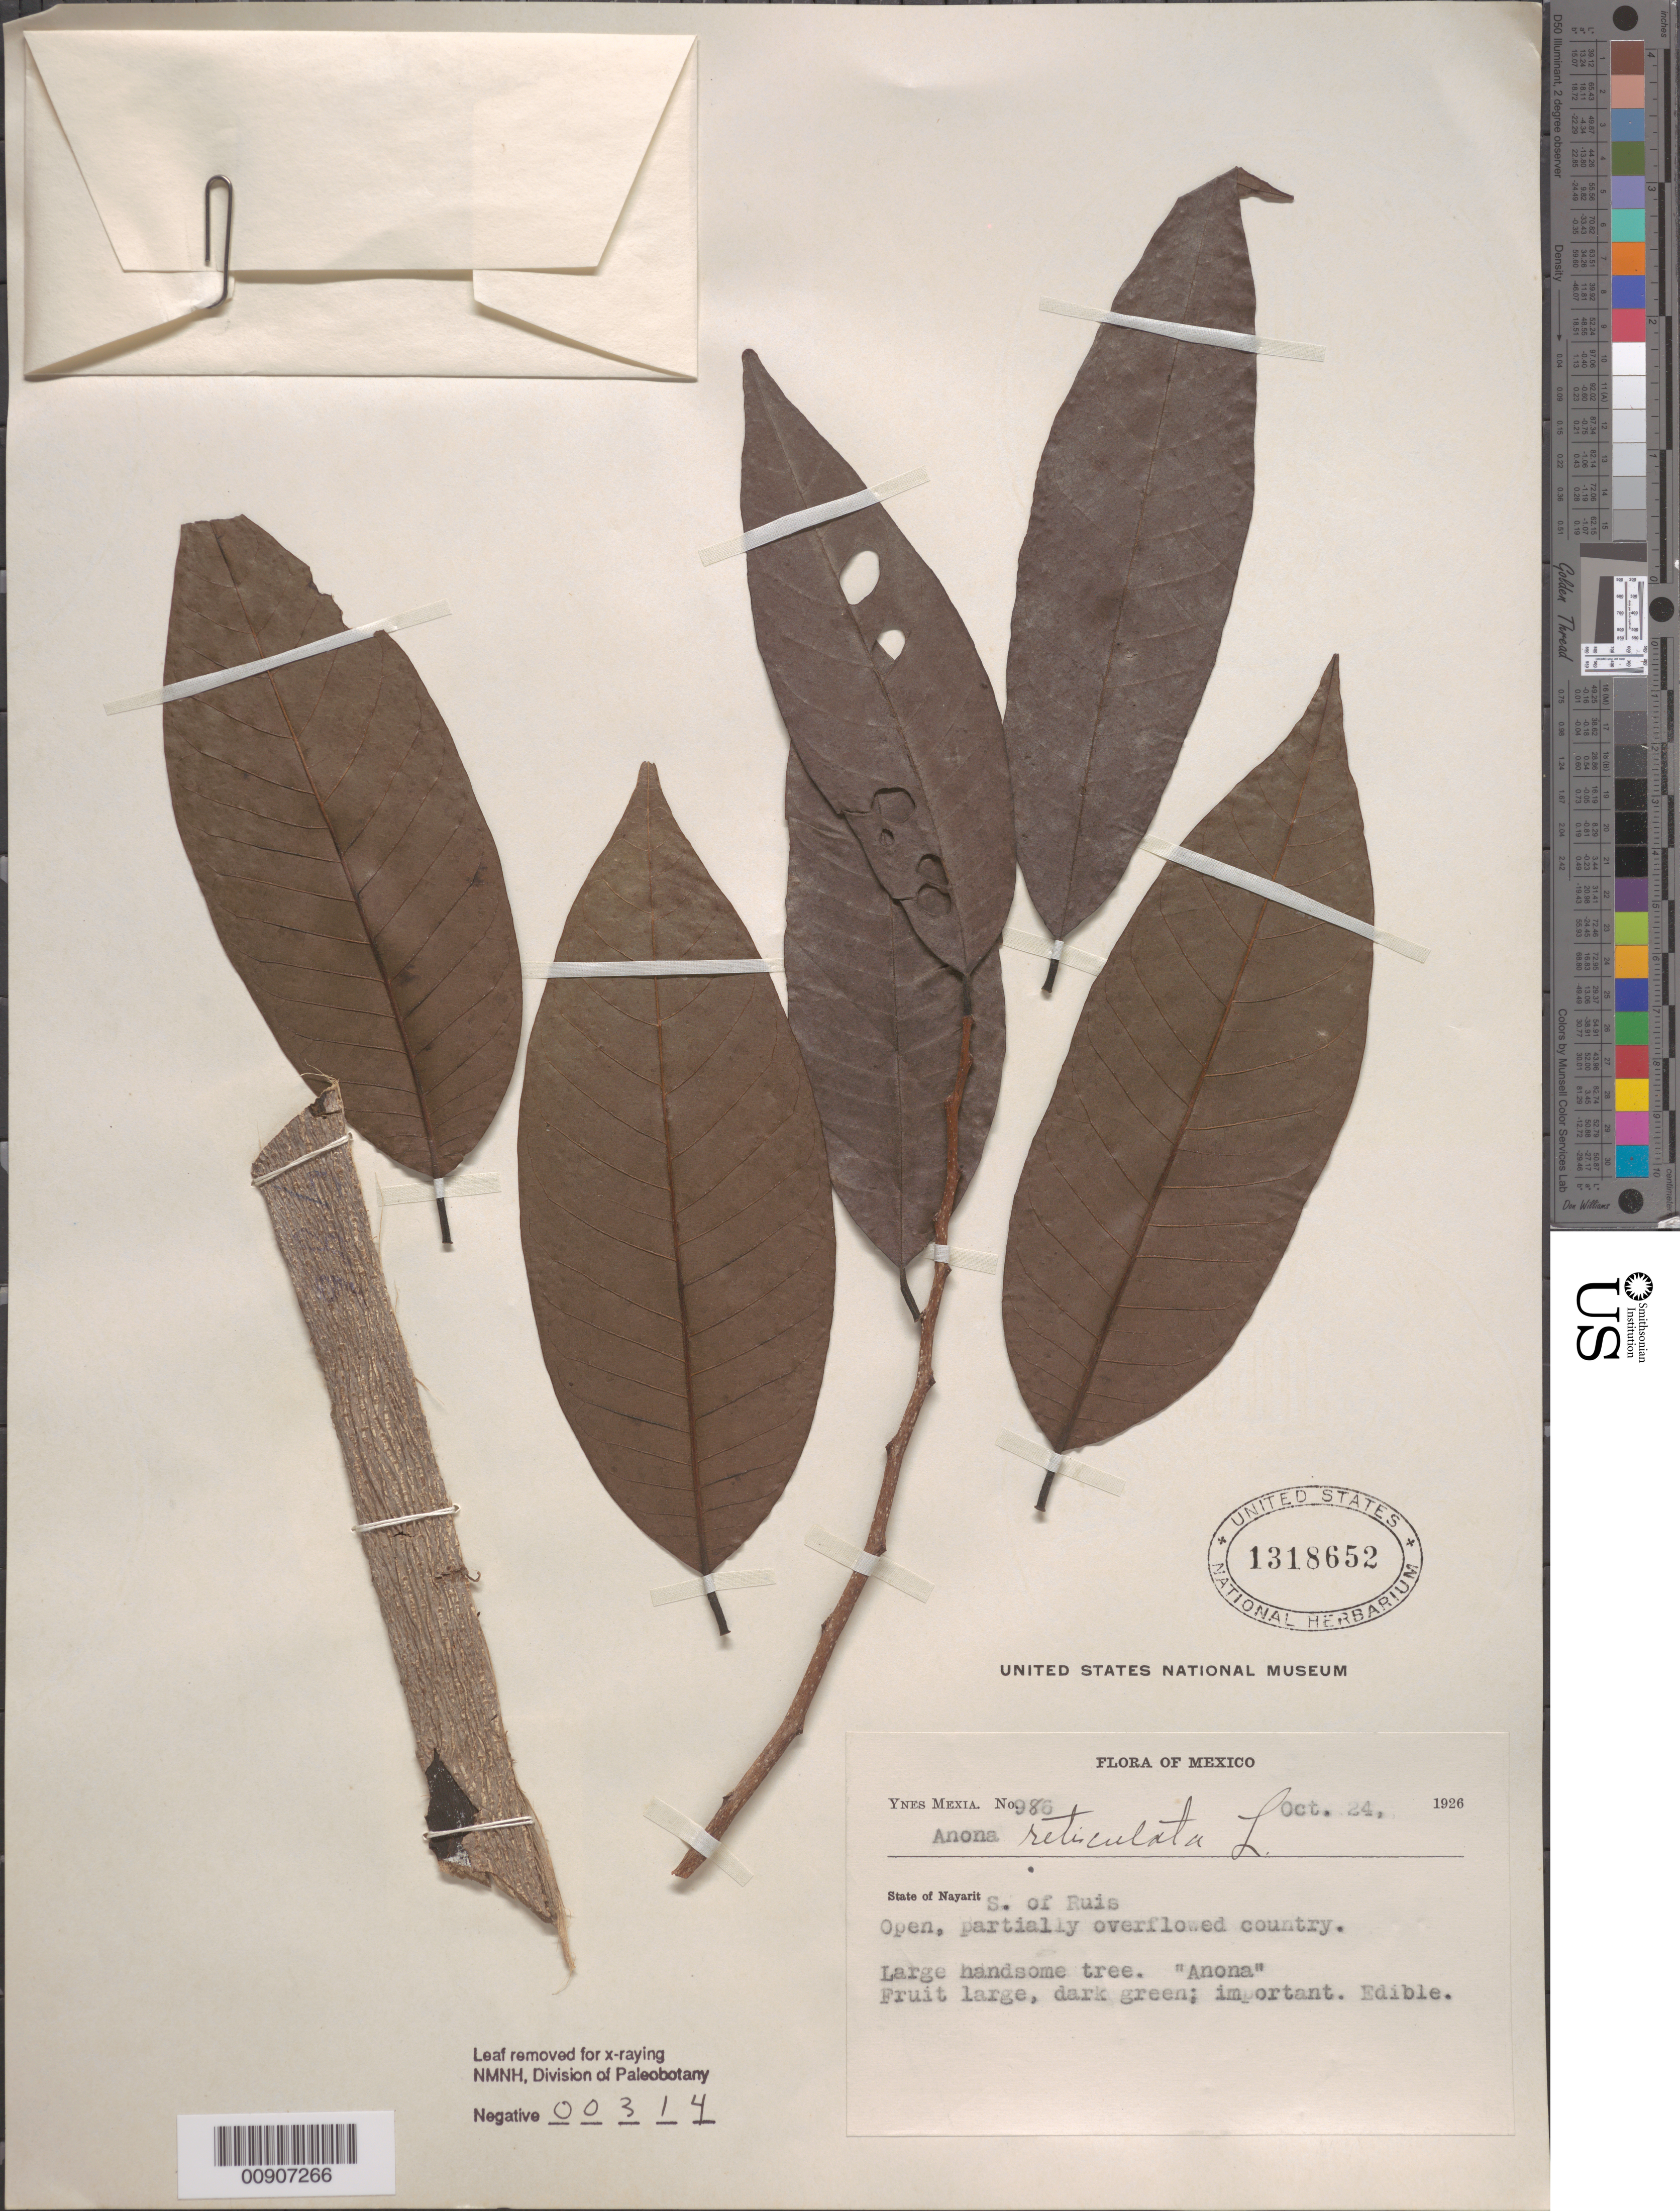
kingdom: Plantae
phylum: Tracheophyta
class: Magnoliopsida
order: Magnoliales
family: Annonaceae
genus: Annona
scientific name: Annona reticulata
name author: L.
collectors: Y. Mexia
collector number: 986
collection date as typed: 24 Oct 1926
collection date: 1926-10-24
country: Mexico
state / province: Nayarit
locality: State of Nayarit. S. of Ruis.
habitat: Open, partially overflowerd country.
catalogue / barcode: US 1318652